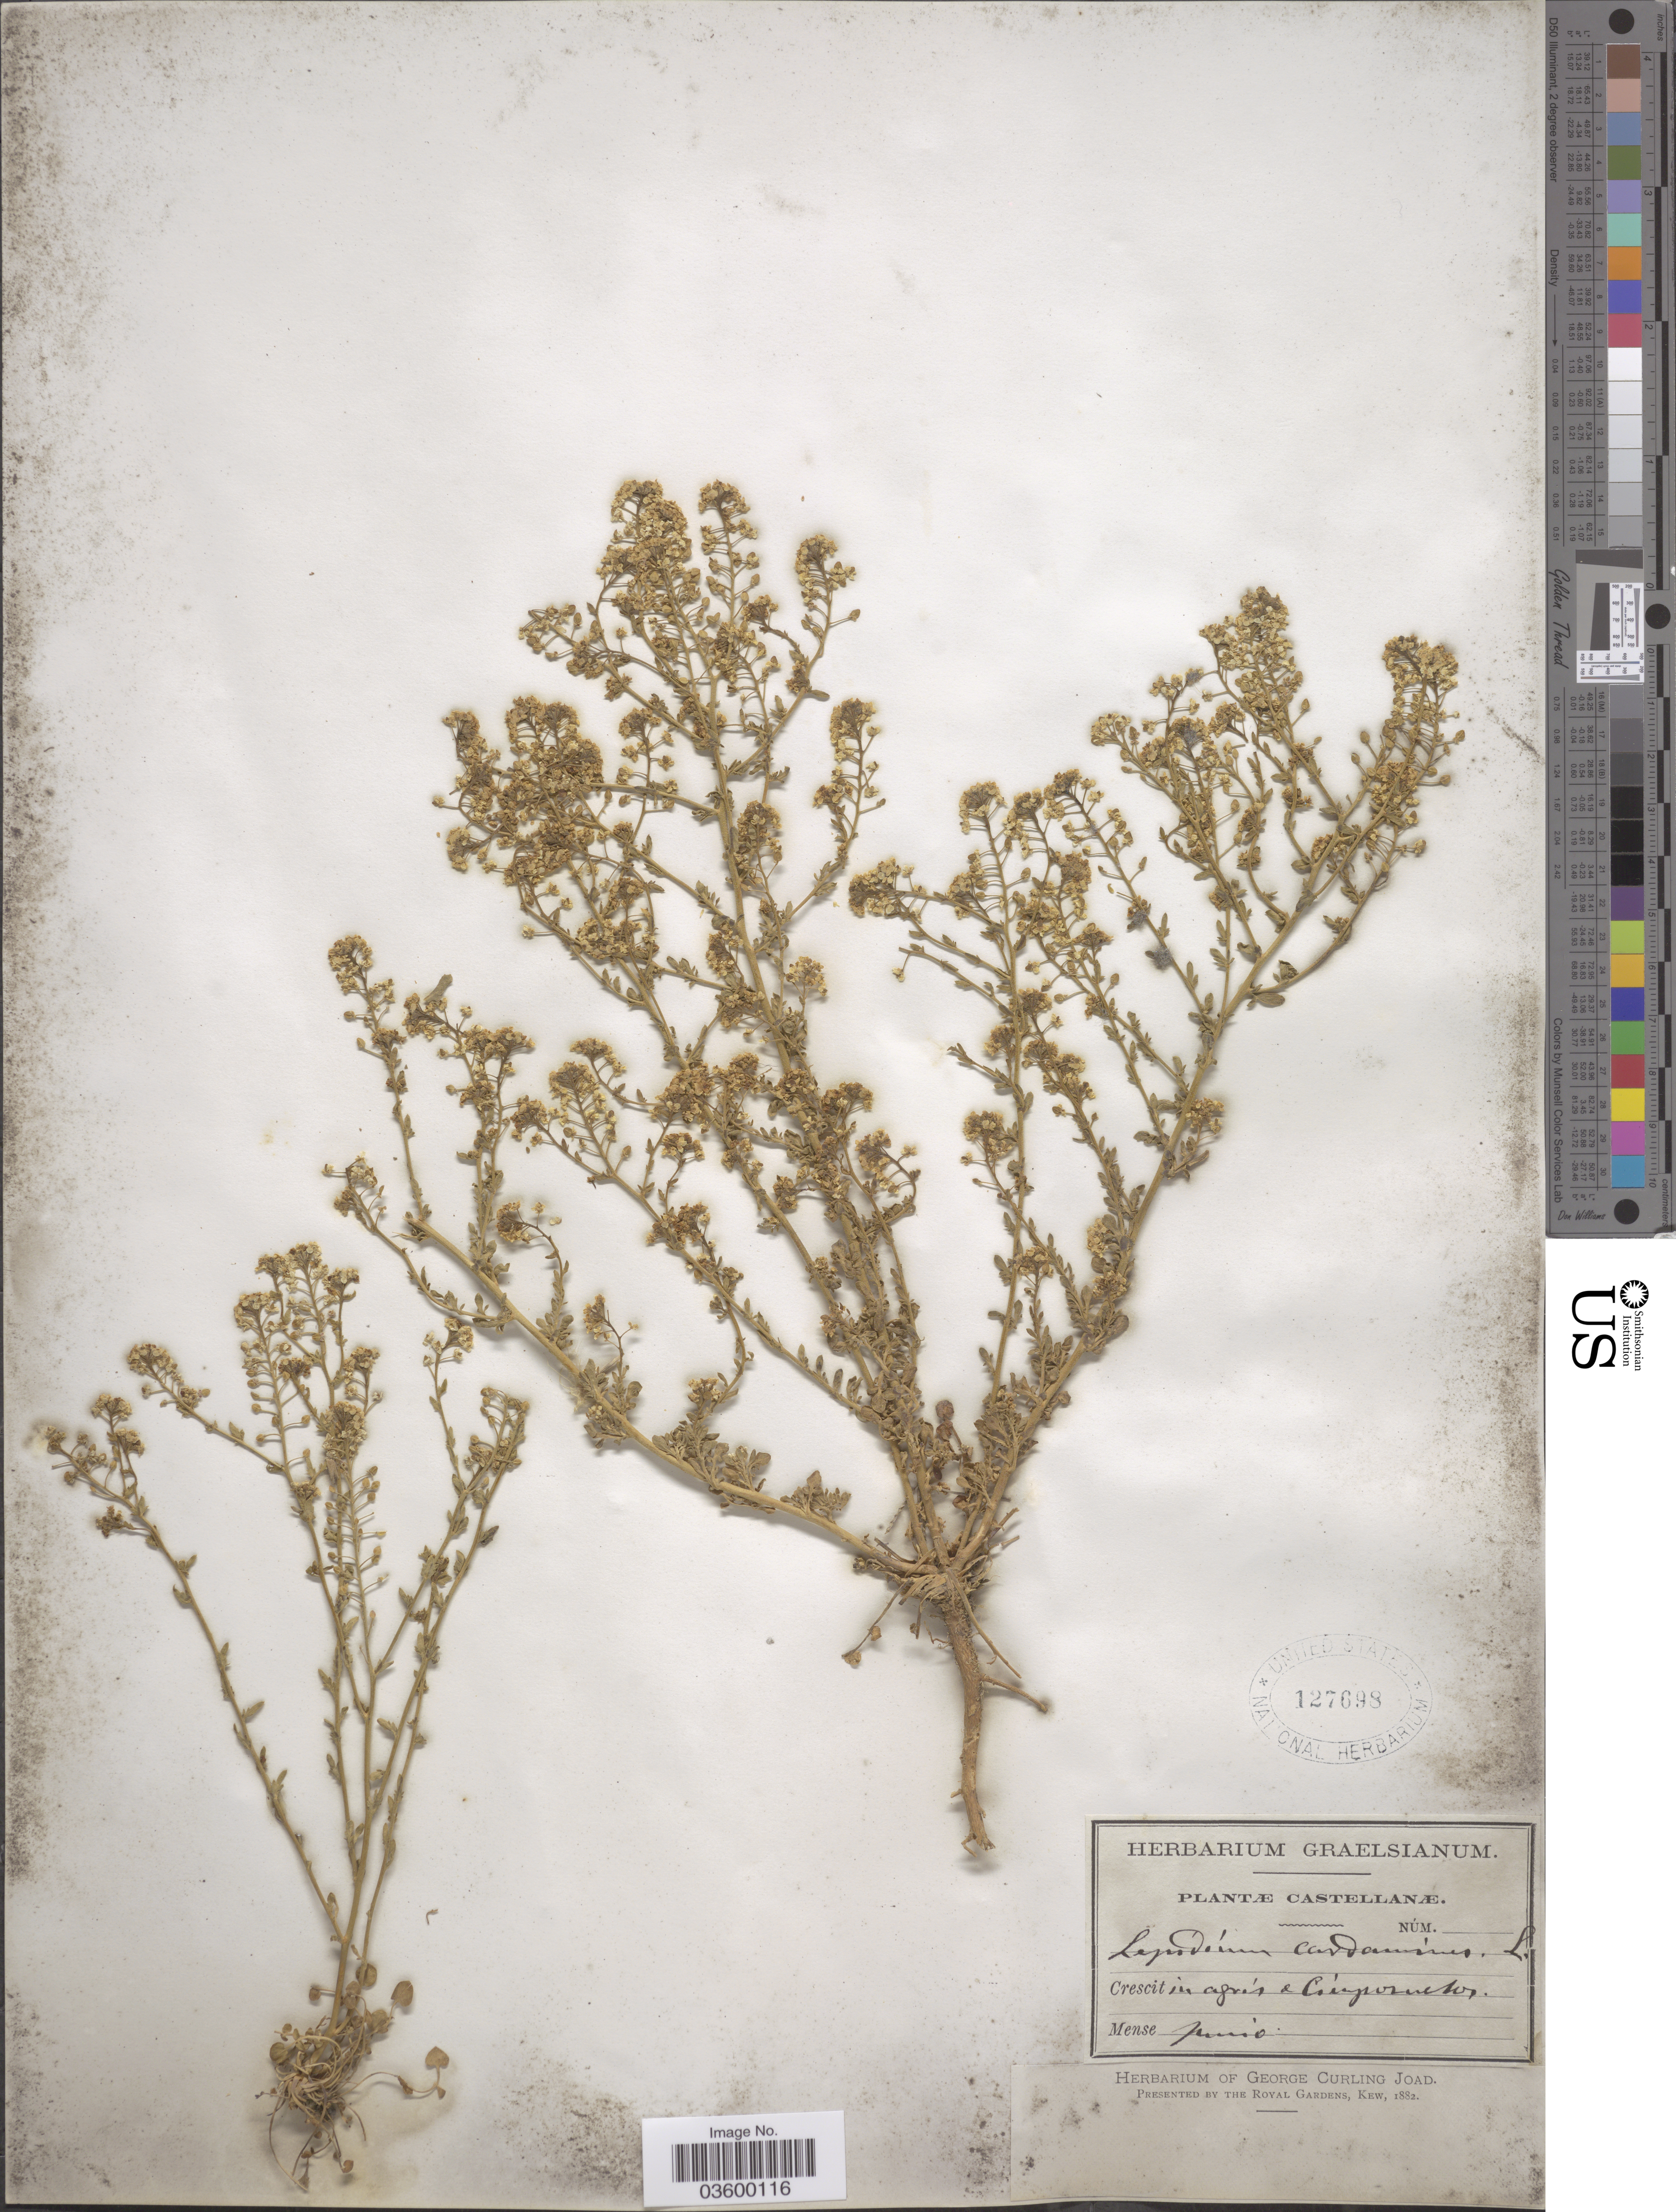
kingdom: Plantae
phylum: Tracheophyta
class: Magnoliopsida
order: Brassicales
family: Brassicaceae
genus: Lepidium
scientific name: Lepidium cardamines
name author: L.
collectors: ex Herb. Graelsianum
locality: In agris a Ciengrosnetos [interpreted].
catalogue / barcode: US 127698